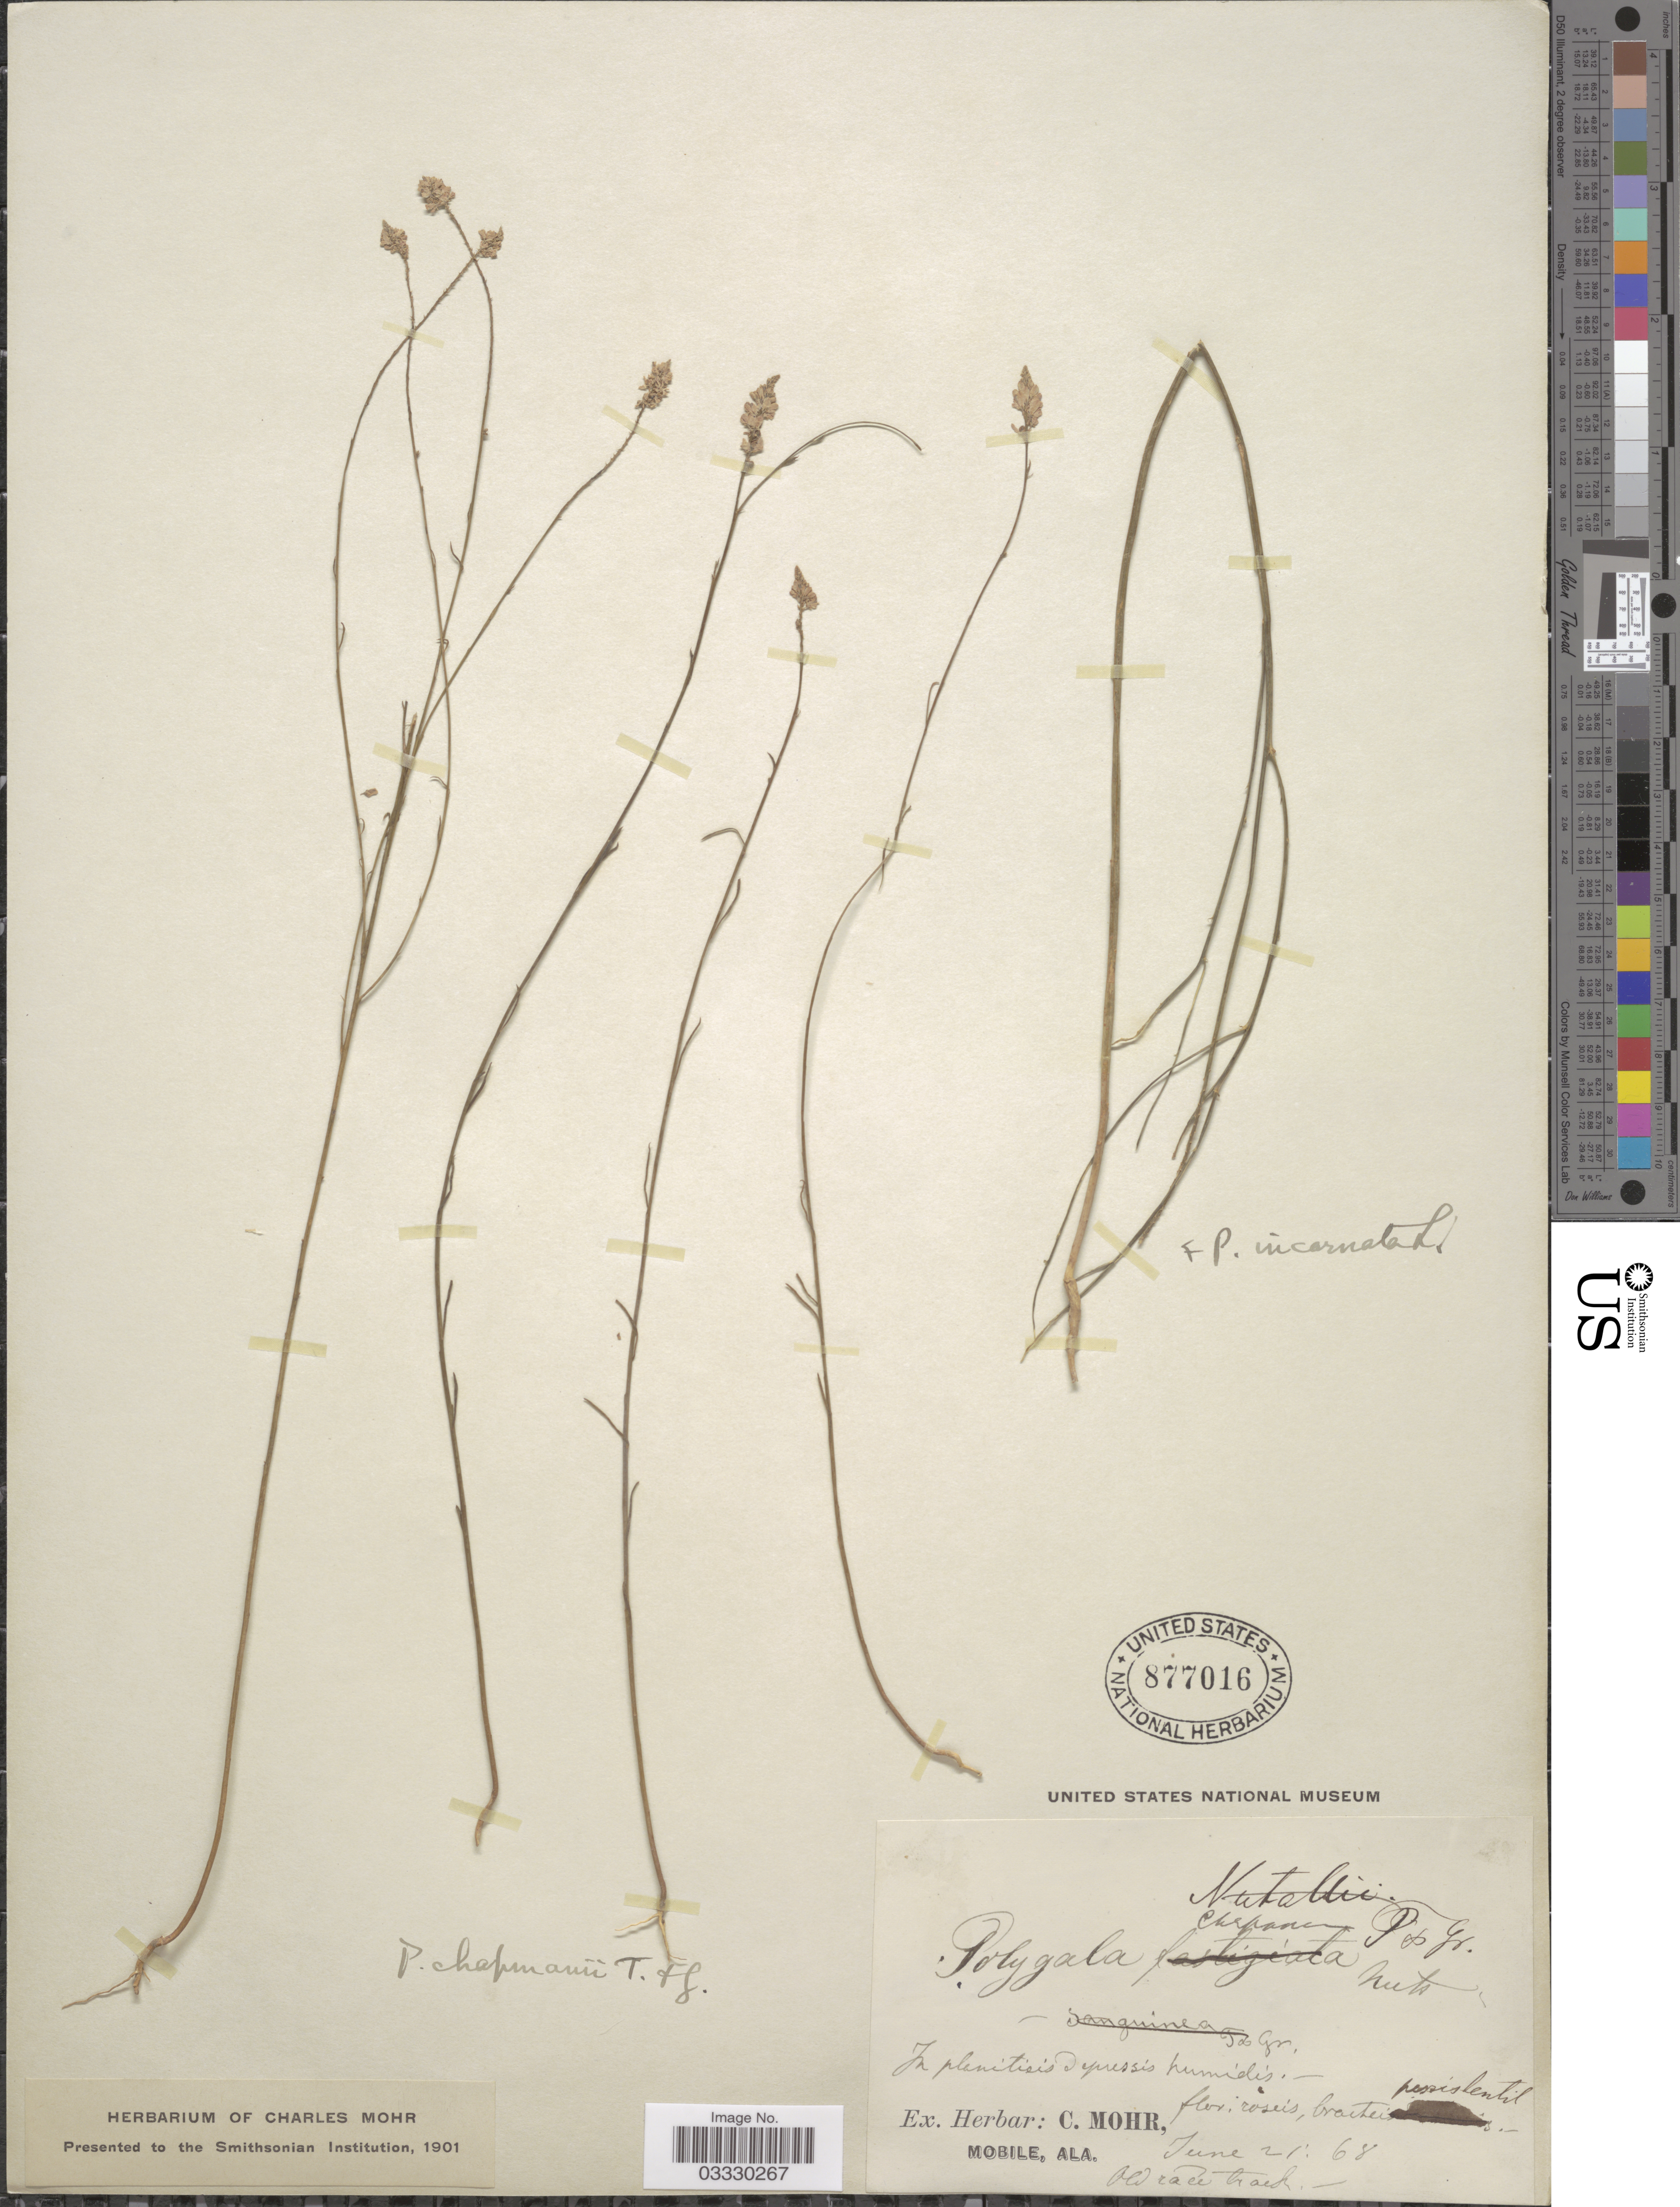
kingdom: Plantae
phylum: Tracheophyta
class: Magnoliopsida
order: Fabales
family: Polygalaceae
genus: Polygala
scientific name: Polygala chapmanii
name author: Torr. & A. Gray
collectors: ex herb. Charles Mohr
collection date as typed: Transcribed d/m/y: 21/6/68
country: United States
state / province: Alabama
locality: Old race track.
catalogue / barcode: US 877016